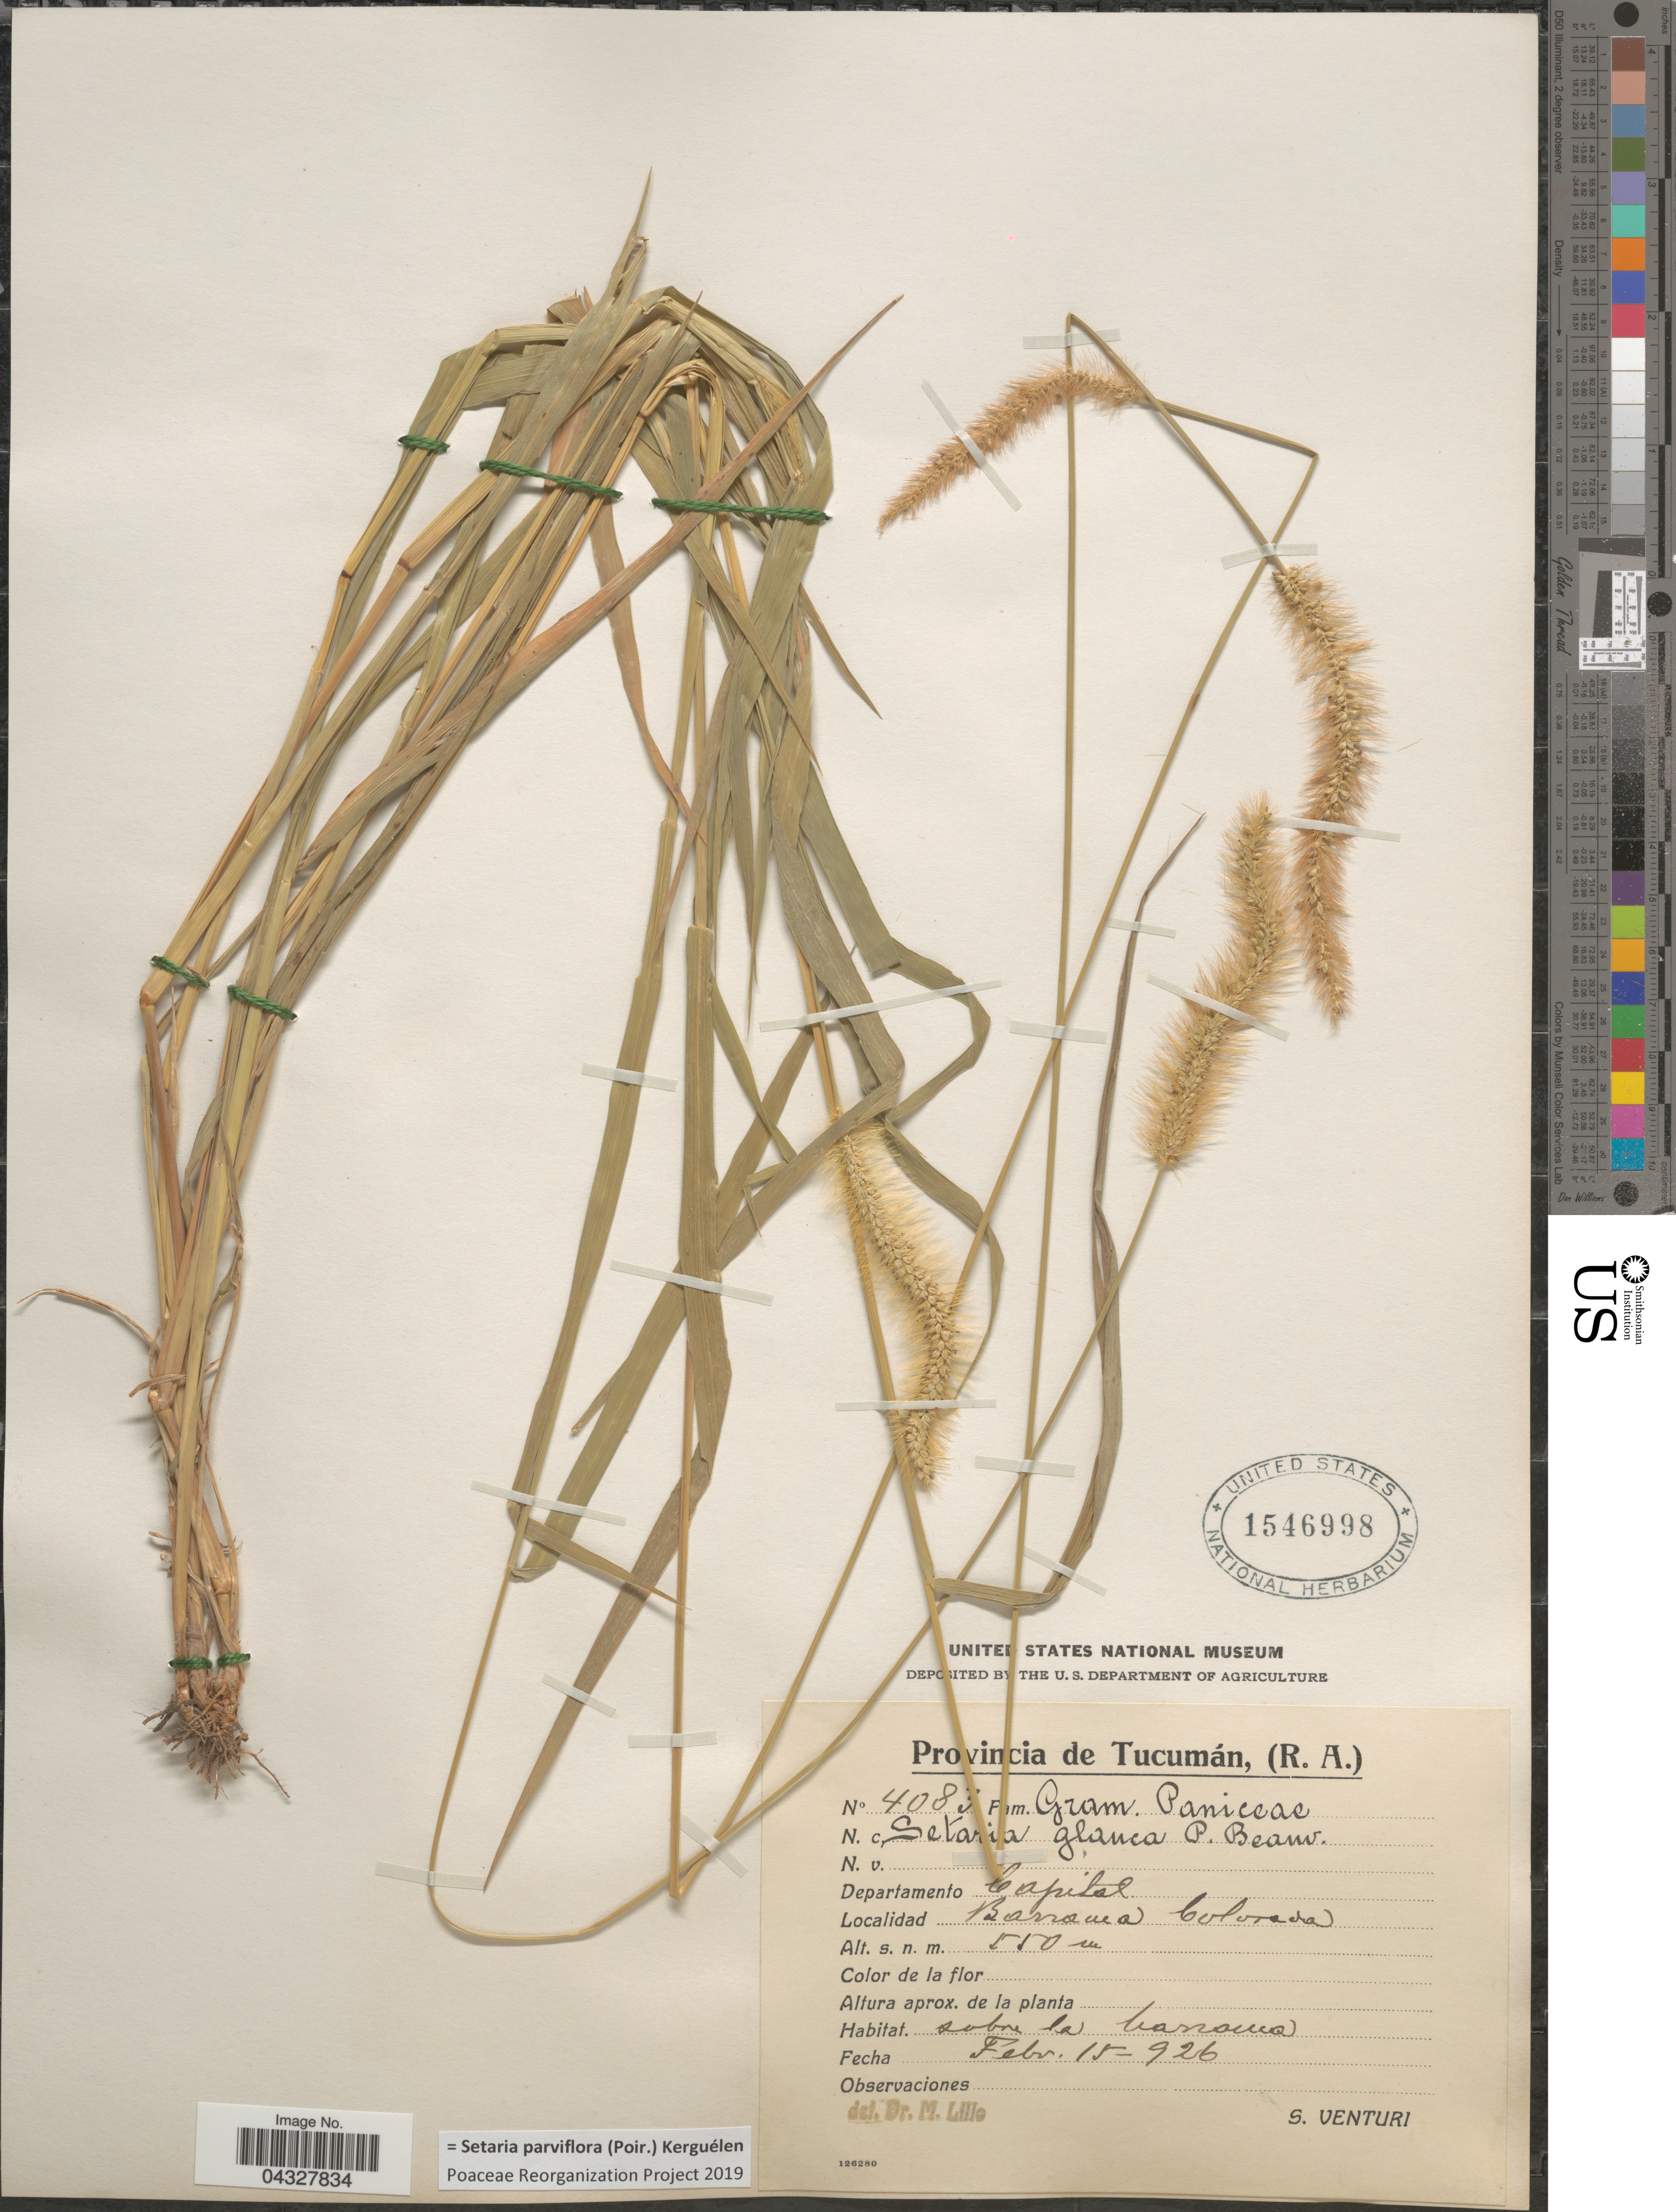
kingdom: Plantae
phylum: Tracheophyta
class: Liliopsida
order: Poales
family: Poaceae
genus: Setaria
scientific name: Setaria parviflora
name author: (Poir.) Kerguélen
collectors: S. Venturi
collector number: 4083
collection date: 1926-02-15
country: Argentina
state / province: Tucuman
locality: Departamento Capital. Barranca Colorada.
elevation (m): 550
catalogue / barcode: US 1546998